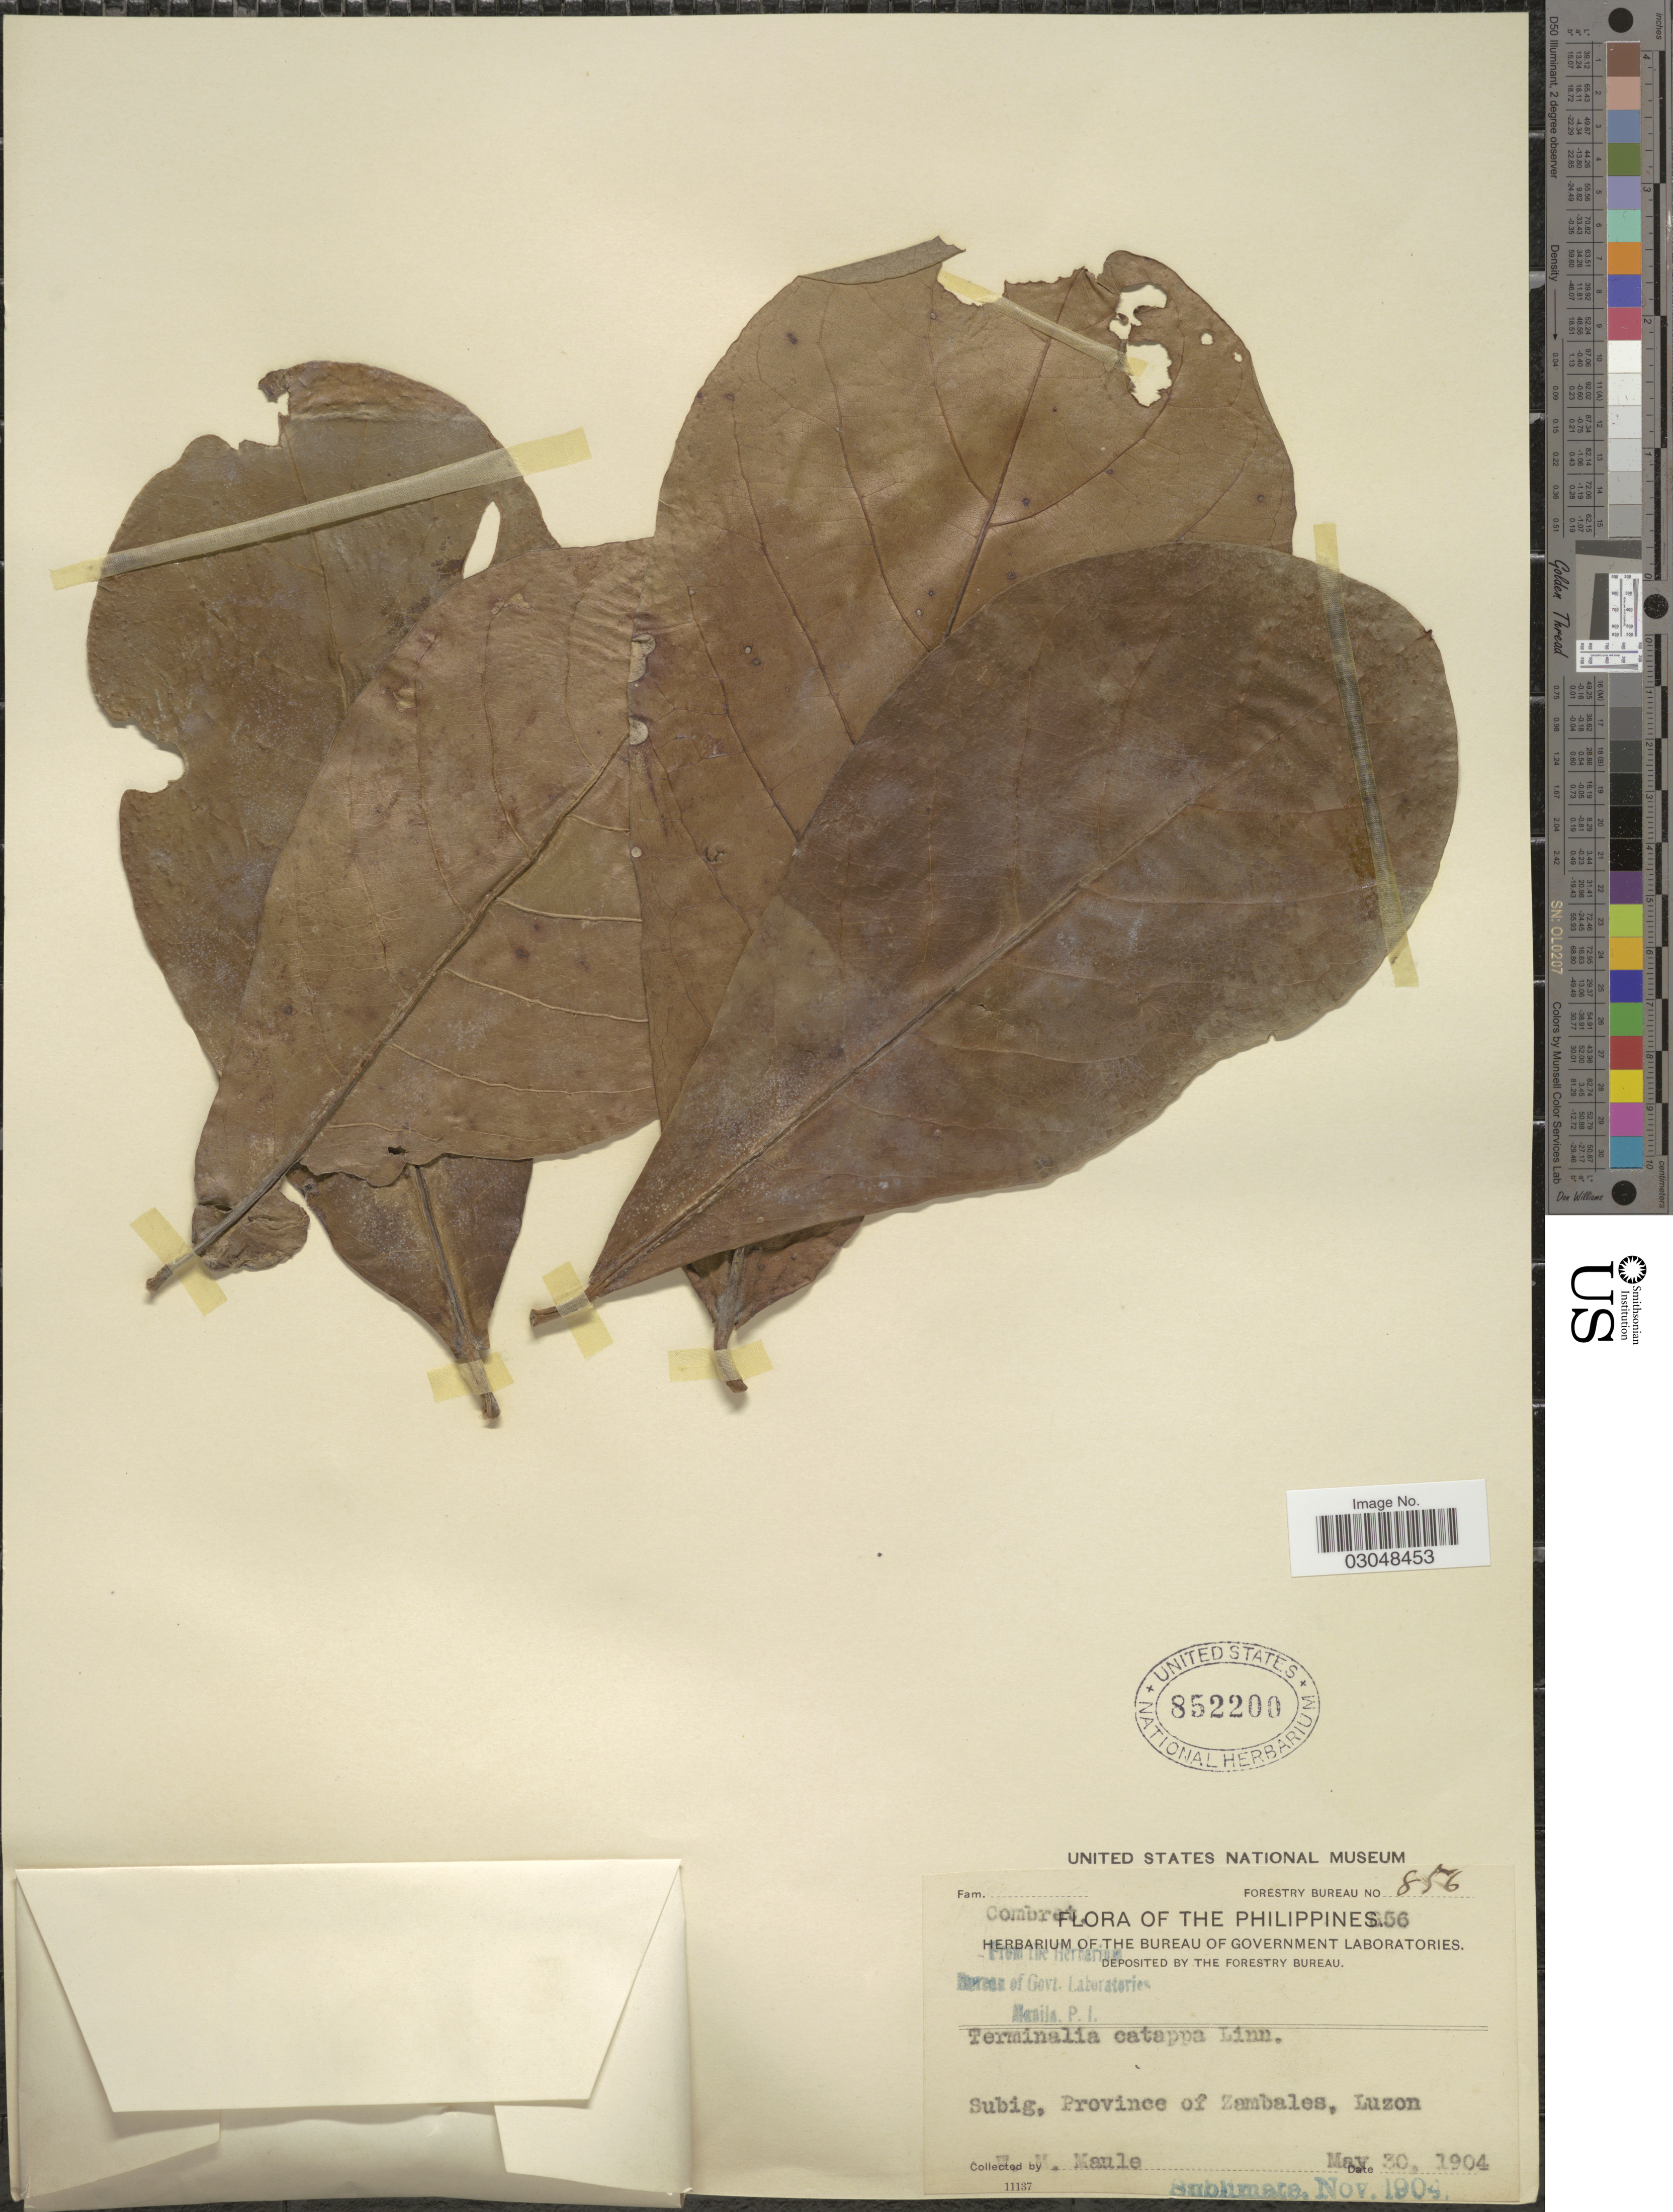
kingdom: Plantae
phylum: Tracheophyta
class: Magnoliopsida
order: Myrtales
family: Combretaceae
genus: Terminalia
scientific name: Terminalia catappa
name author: L.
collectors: W. Maule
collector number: Forestry Bureau 856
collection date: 1904-05-30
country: Philippines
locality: Subig, Province of Zambales, Luzon.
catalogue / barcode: US 852200